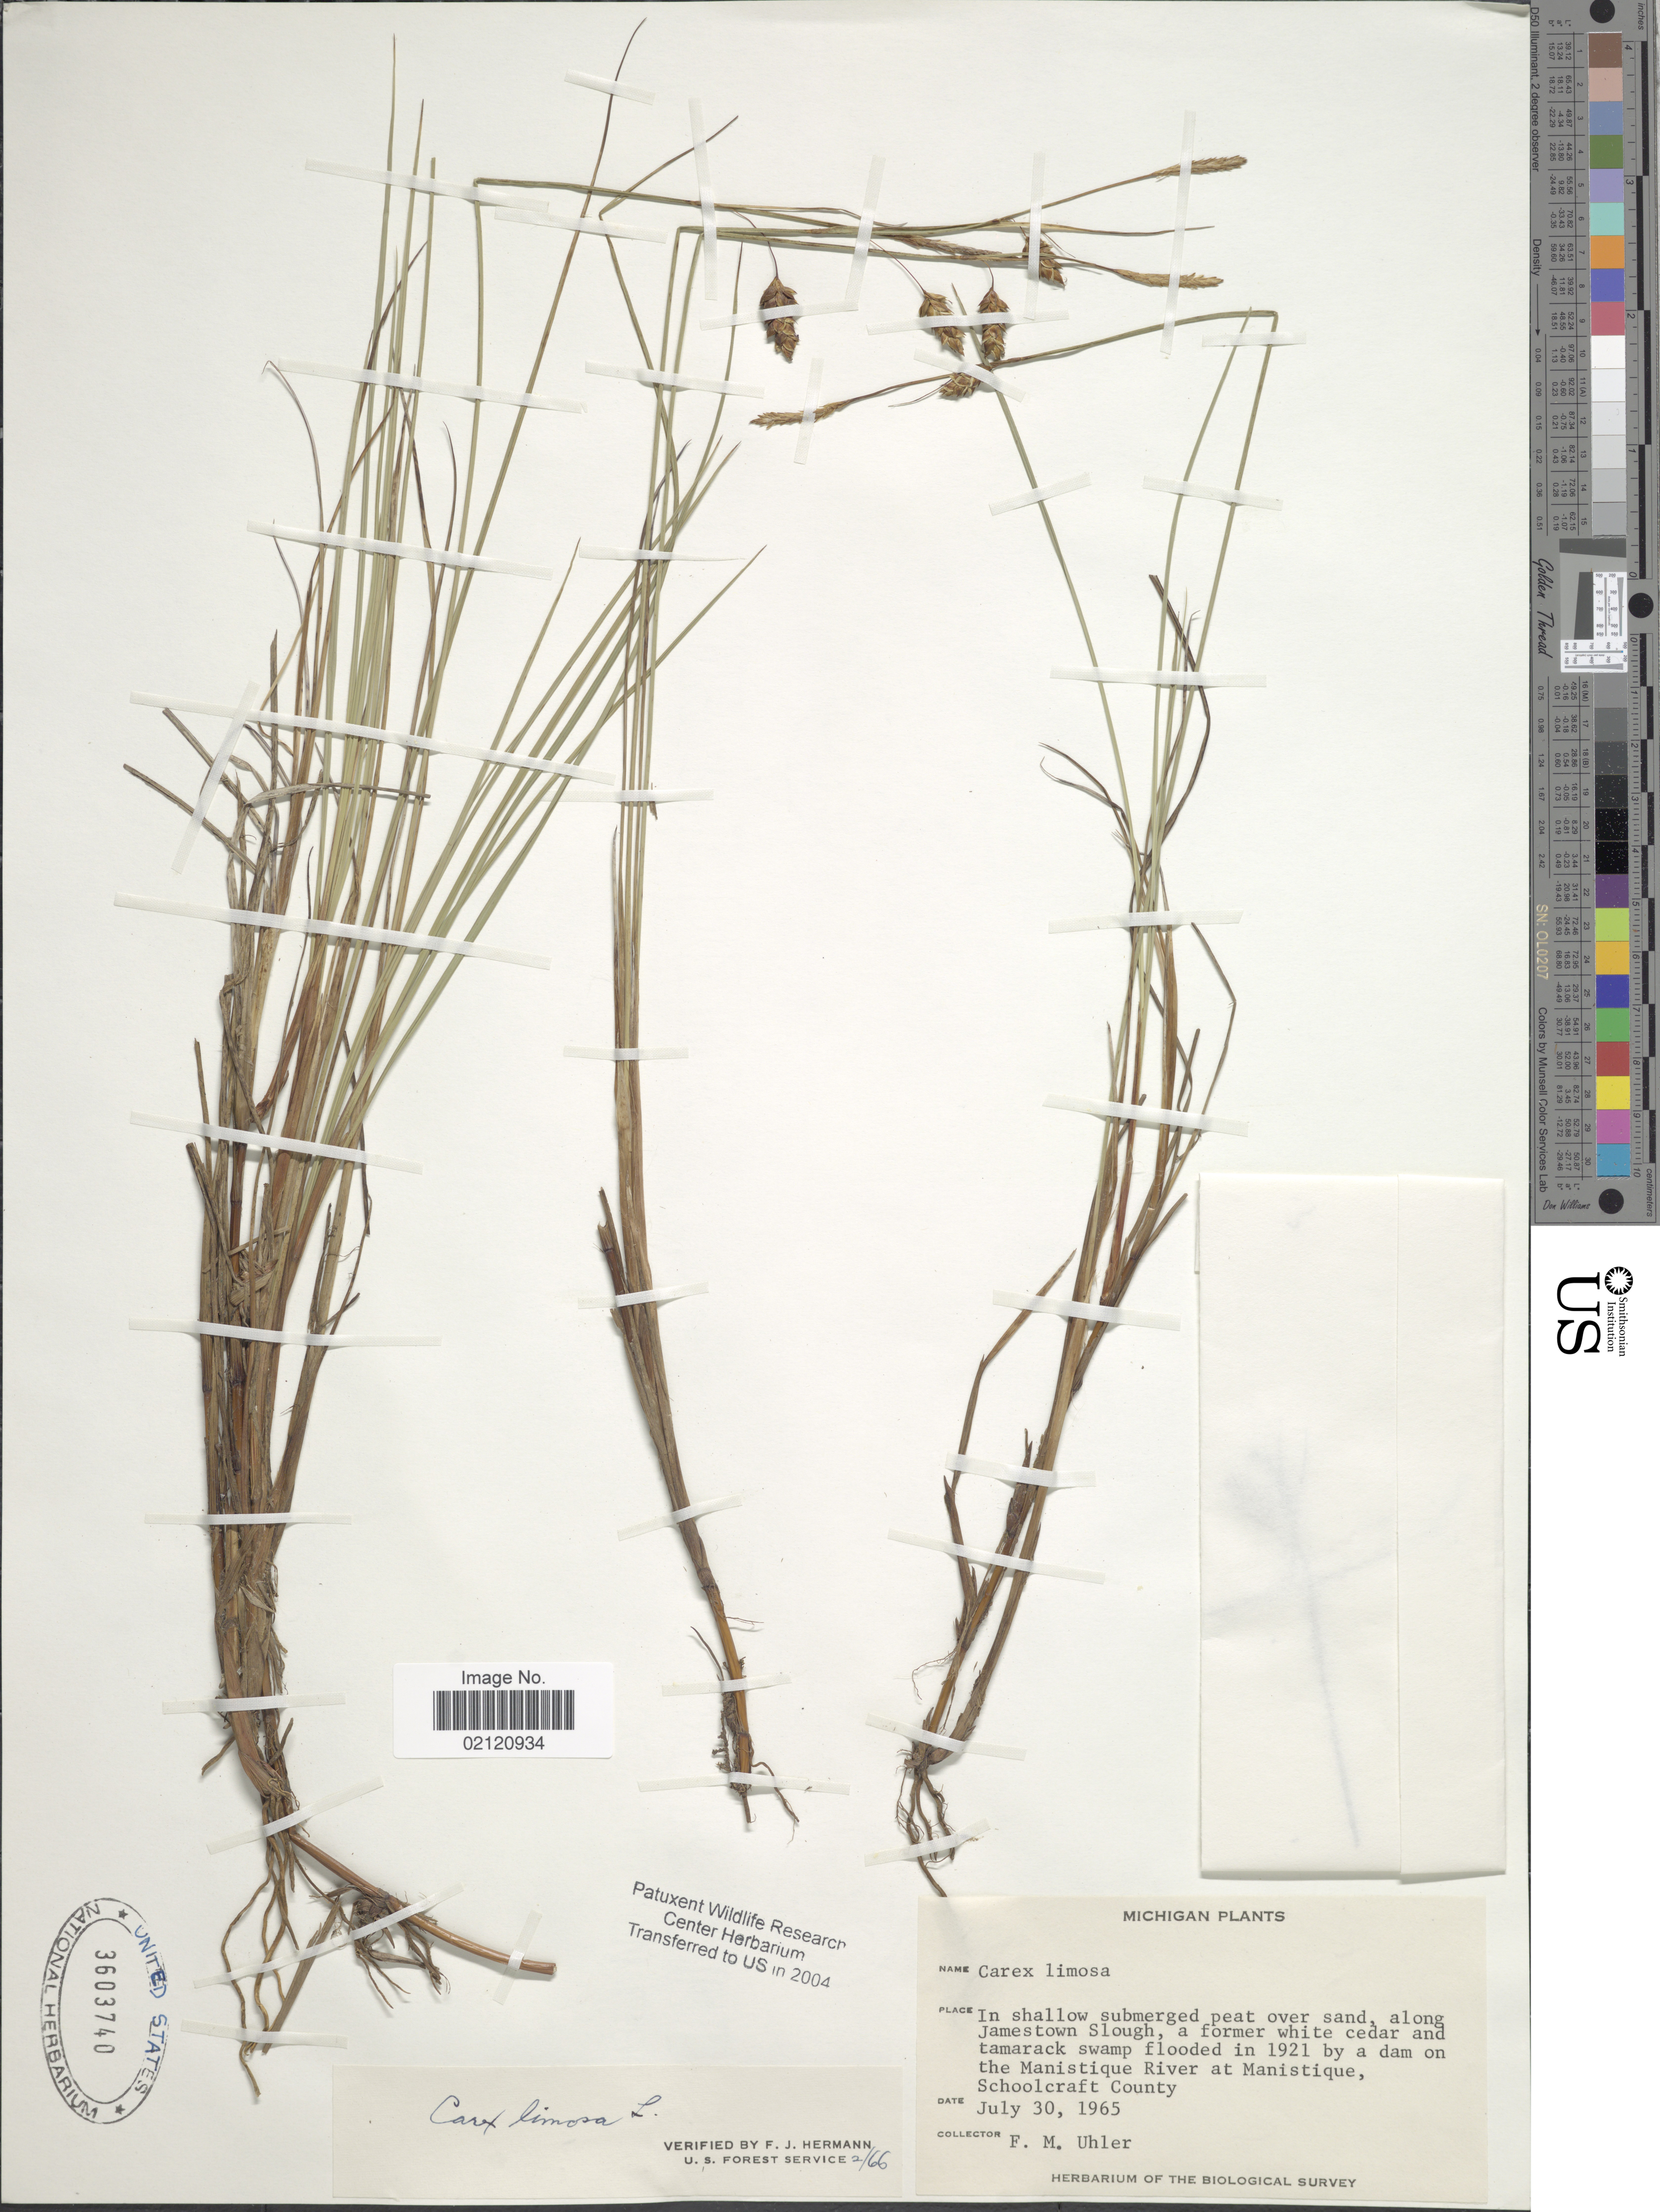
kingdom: Plantae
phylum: Tracheophyta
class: Liliopsida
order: Poales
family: Cyperaceae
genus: Carex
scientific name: Carex limosa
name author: L.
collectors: F. M. Uhler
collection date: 1965-07-30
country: United States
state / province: Michigan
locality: Along Jamestown Slough, a former white cedar and tamarack swamp flooded in 1921 by a dam on the Manistique River at Manistique, Schoolcraft County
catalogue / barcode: US 3603740